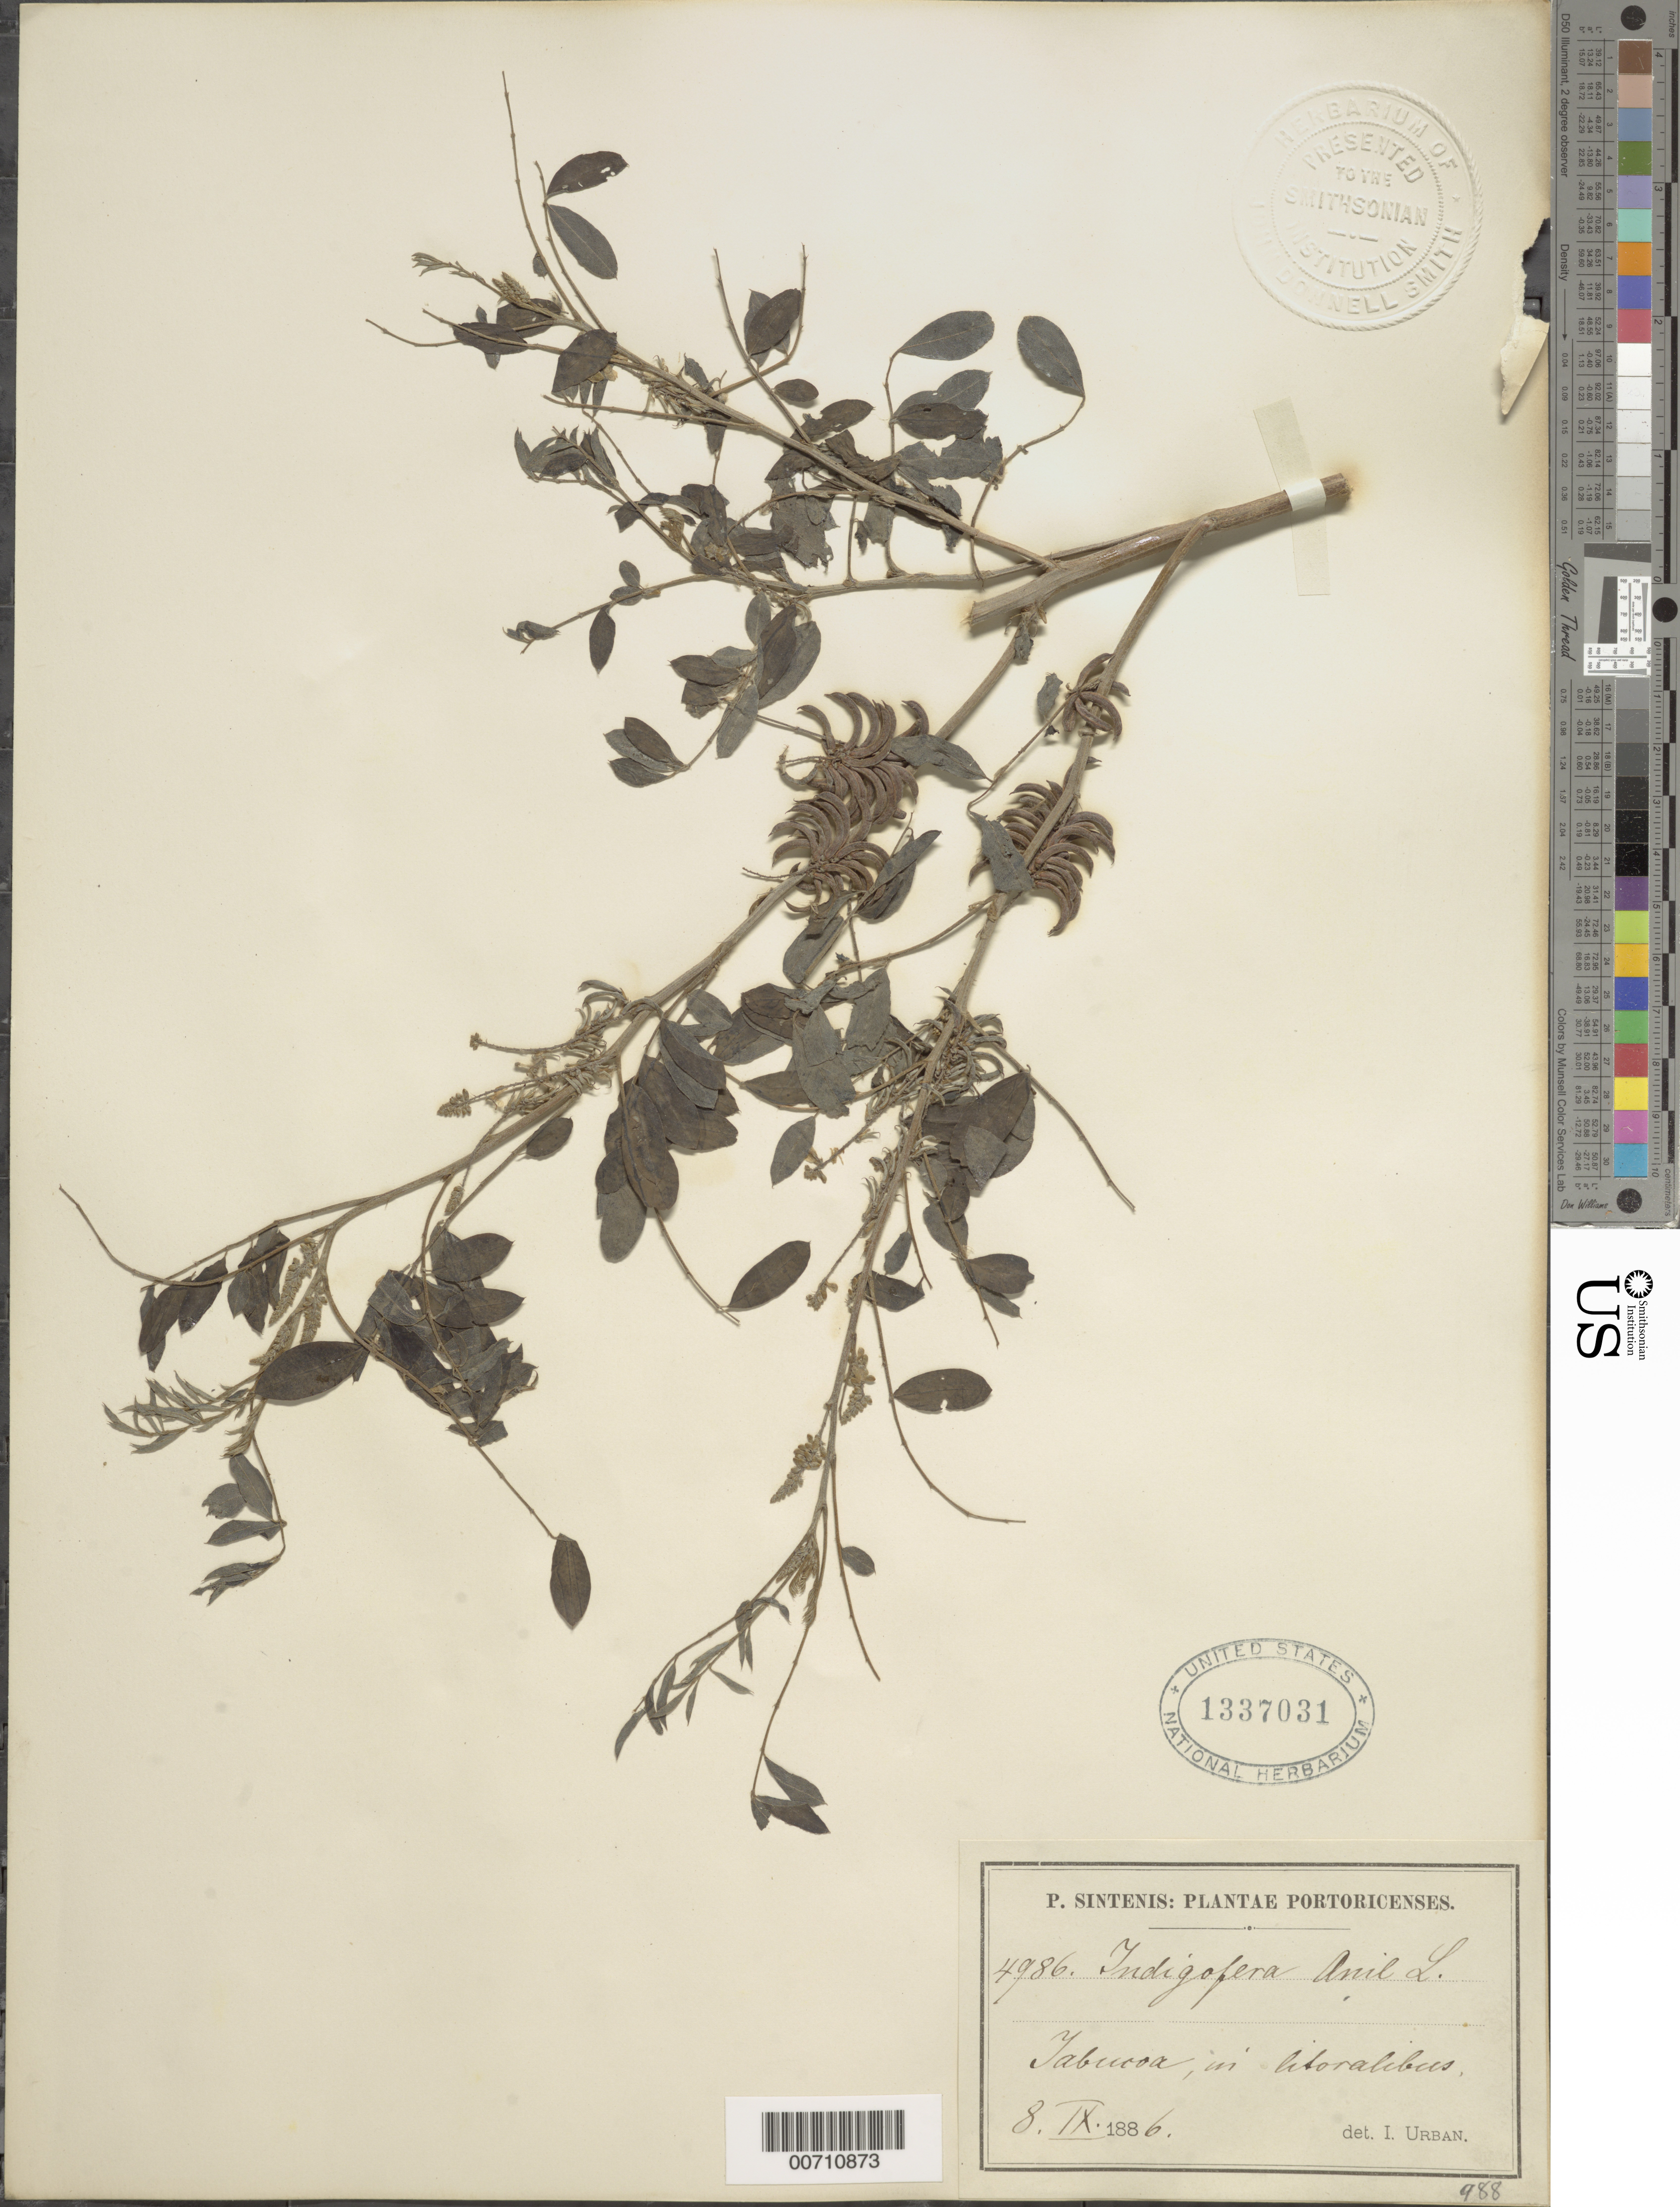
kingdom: Plantae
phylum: Tracheophyta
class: Magnoliopsida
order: Fabales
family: Fabaceae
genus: Indigofera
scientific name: Indigofera suffruticosa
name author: Mill.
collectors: P. Sintenis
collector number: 4986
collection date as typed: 08 Sep 1886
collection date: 1886-09-08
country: Puerto Rico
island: Greater Antilles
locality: Yabucoa, in litoralibus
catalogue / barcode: US 1337031